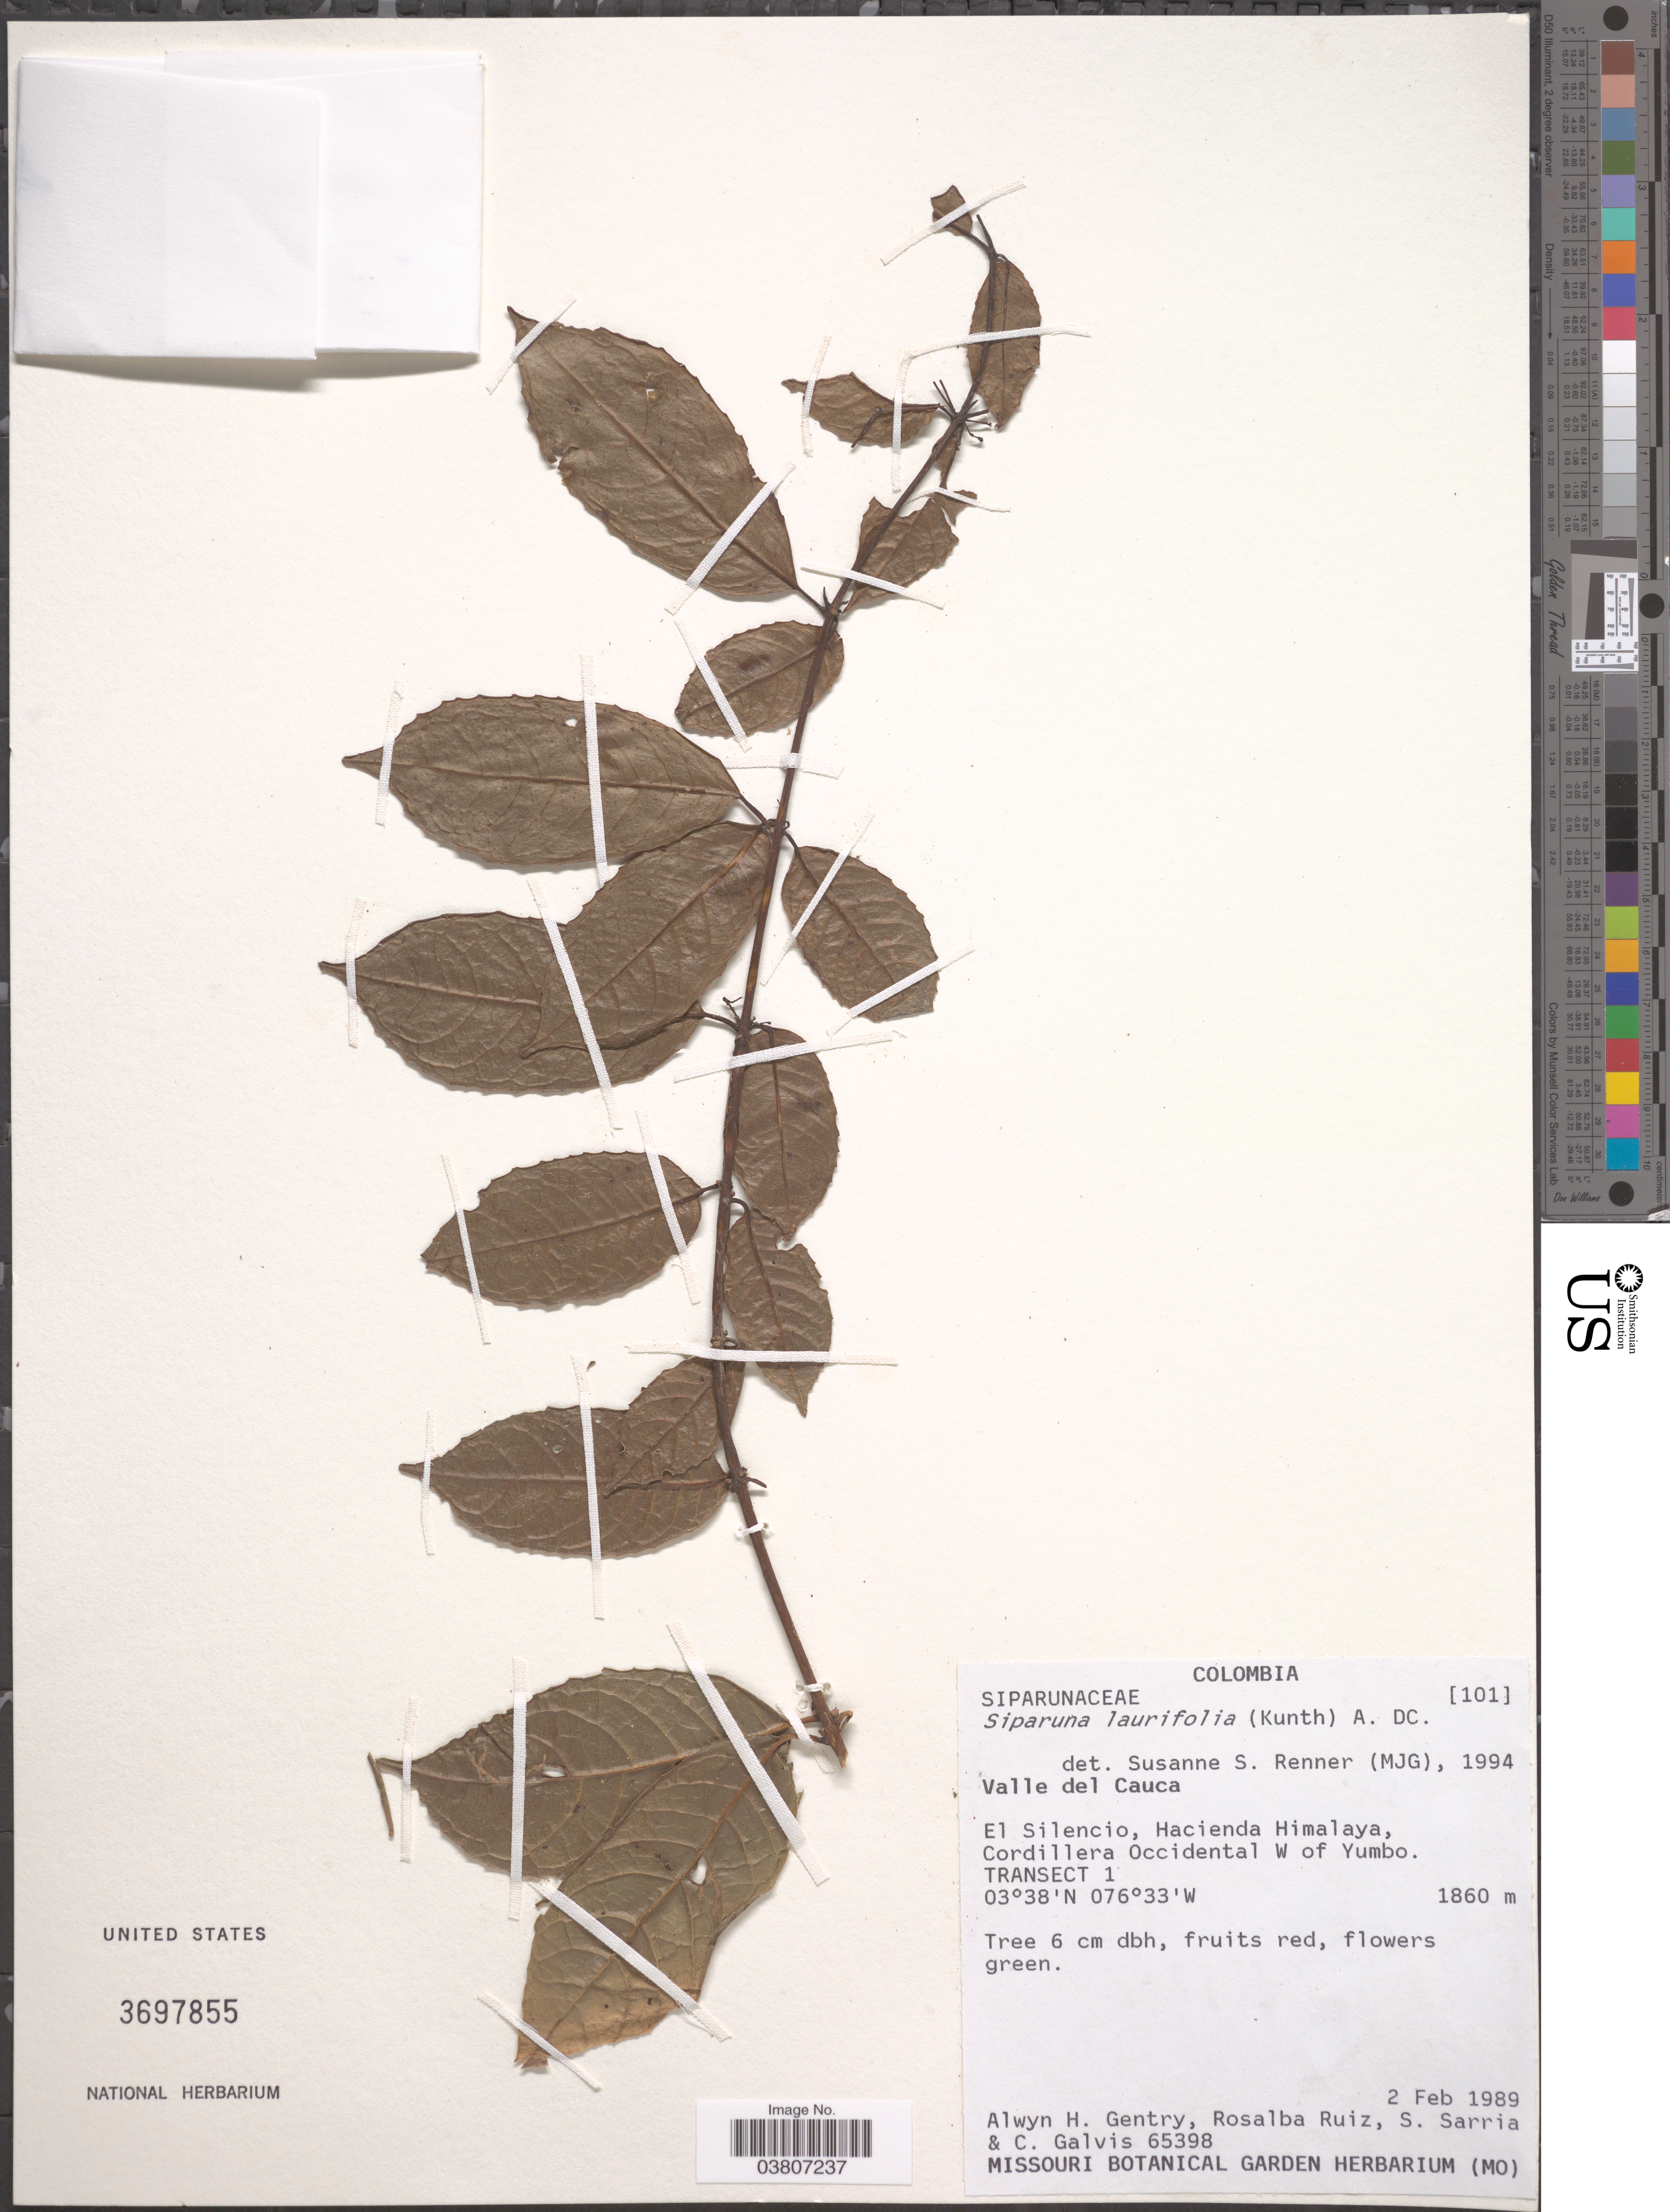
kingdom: Plantae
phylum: Tracheophyta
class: Magnoliopsida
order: Laurales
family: Siparunaceae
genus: Siparuna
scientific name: Siparuna laurifolia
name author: (Kunth) A. DC.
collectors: A. H. Gentry, R. Ruiz, S. Sarria & C. Galvis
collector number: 65398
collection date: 1989-02-02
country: Colombia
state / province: Valle del Cauca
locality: El Silencio, Hacienda Himalaya, Cordillera Occidental W of Yumbo. Transect 1.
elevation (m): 1860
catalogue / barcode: US 3697855